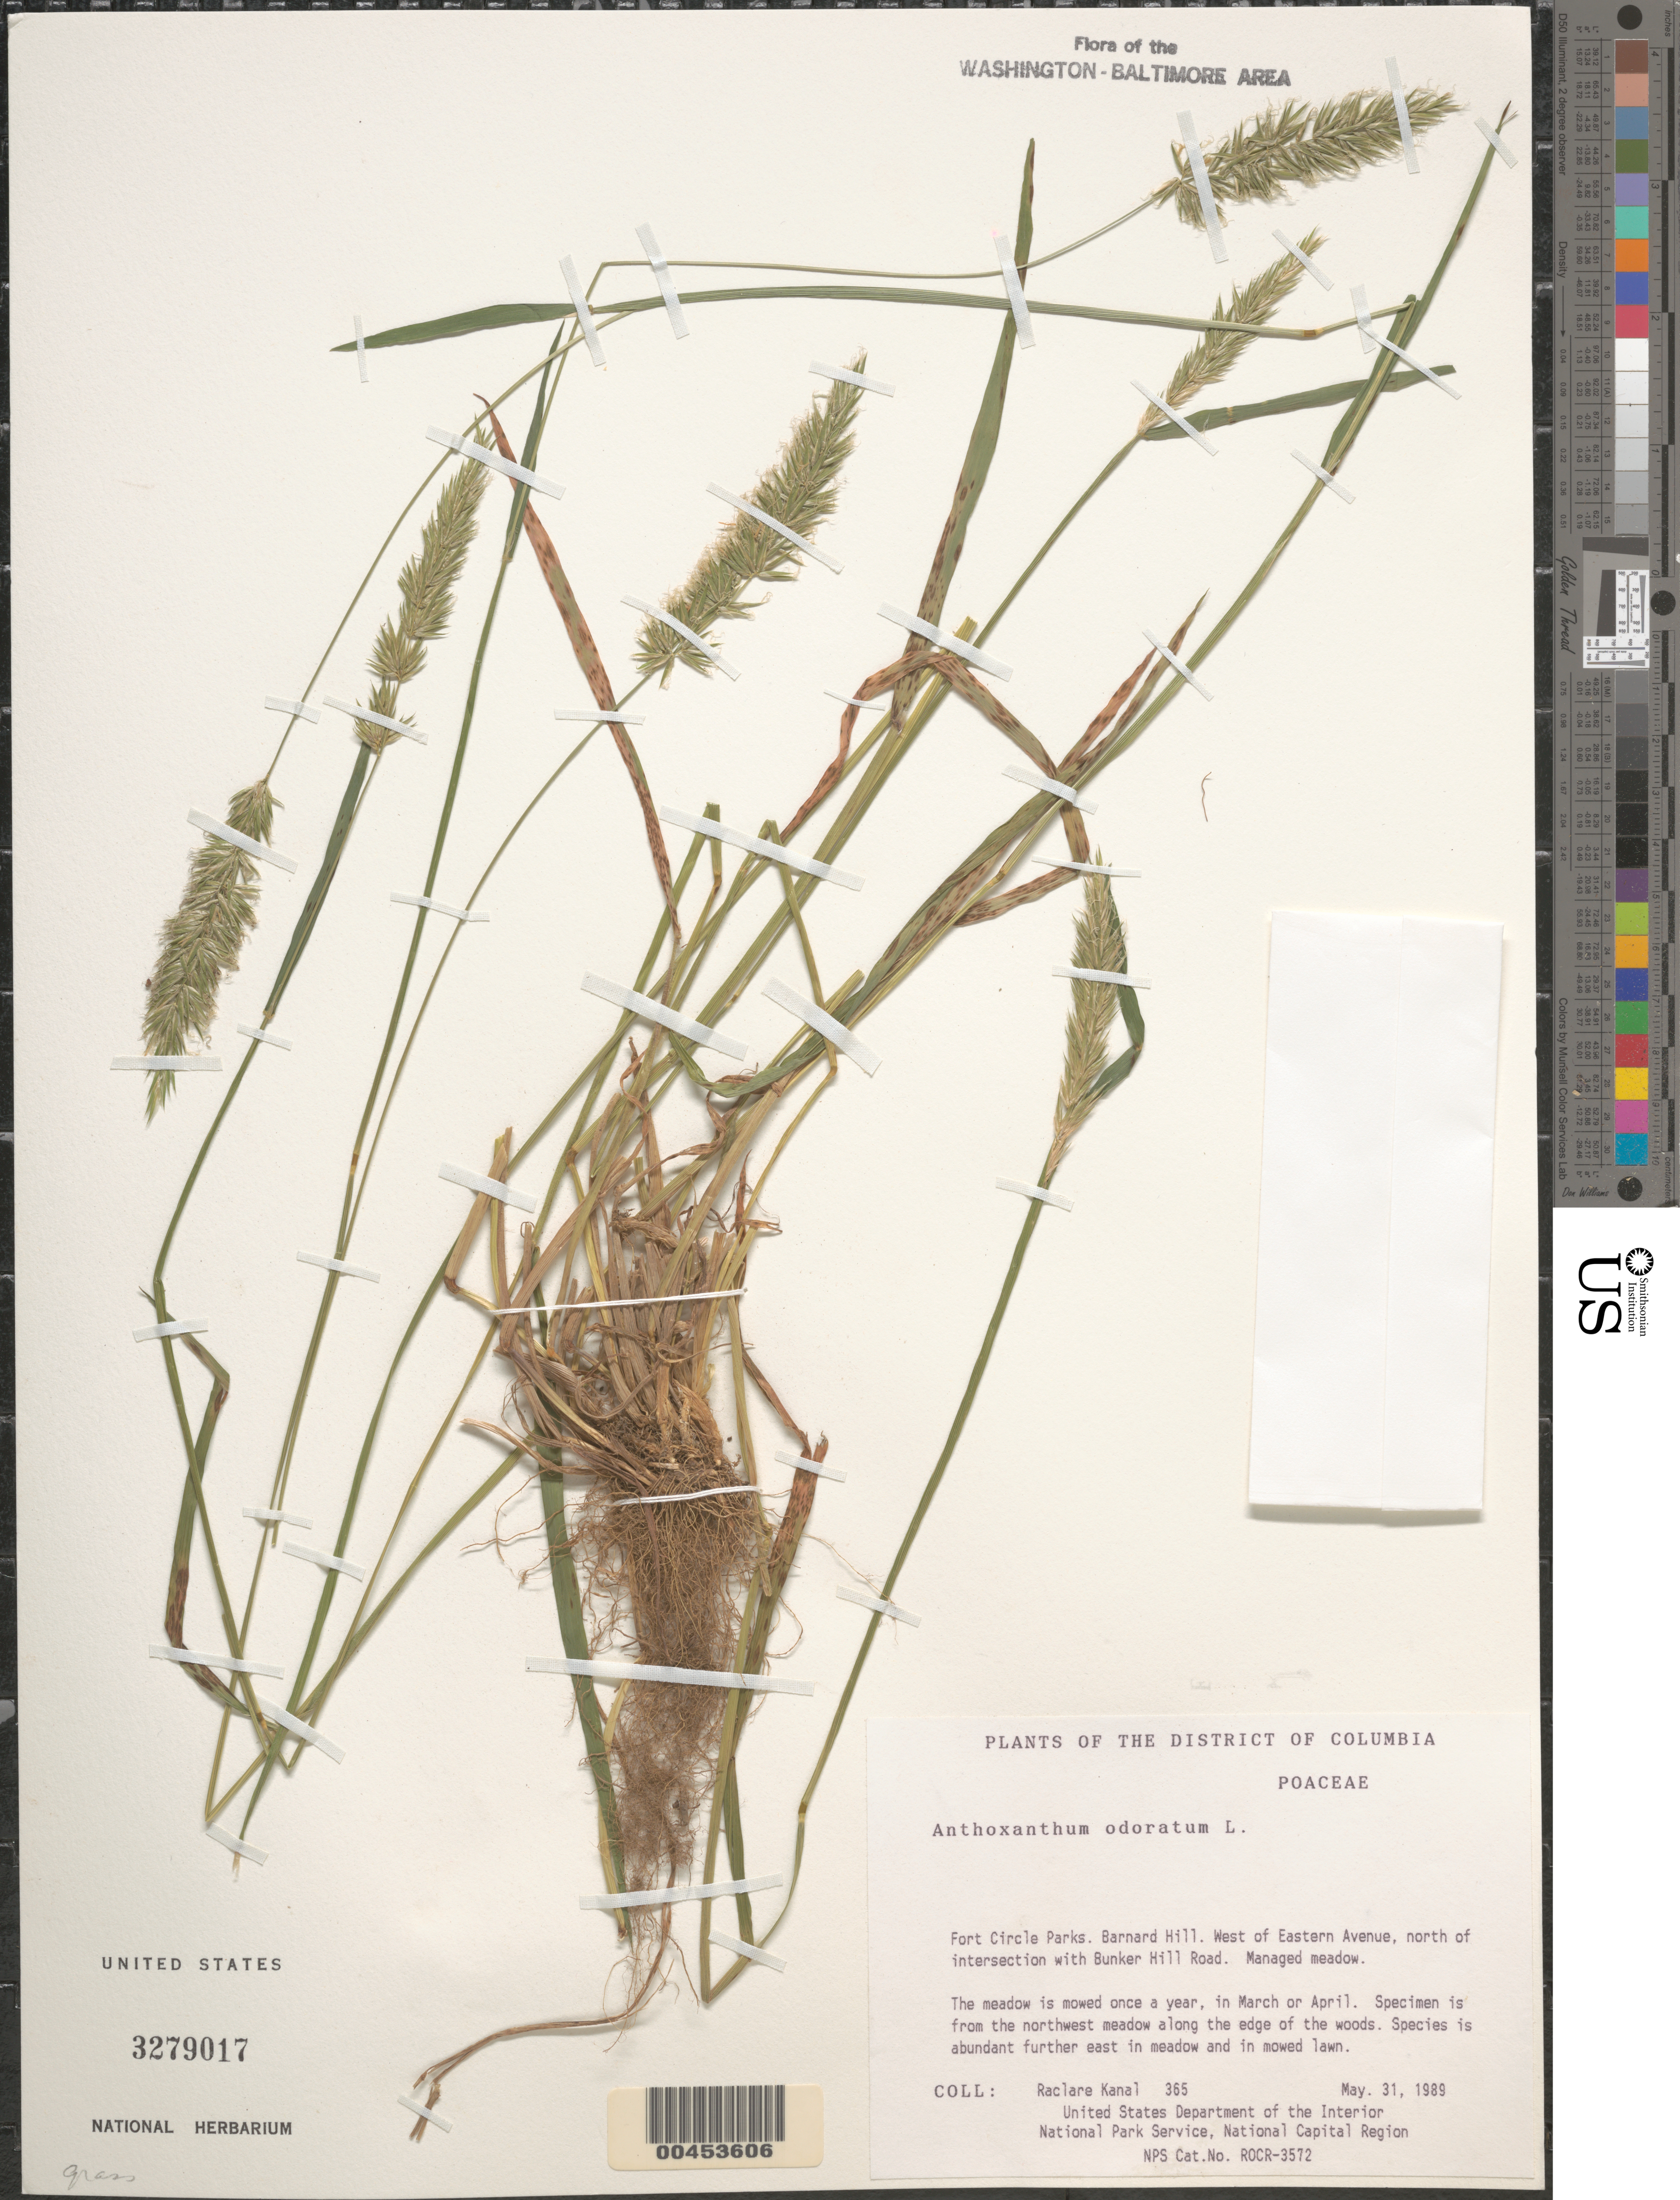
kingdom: Plantae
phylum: Tracheophyta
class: Liliopsida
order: Poales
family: Poaceae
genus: Anthoxanthum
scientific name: Anthoxanthum odoratum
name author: L.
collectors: R. Kanal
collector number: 365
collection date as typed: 31 May 1989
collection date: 1989-05-31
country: United States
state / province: District of Columbia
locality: Fort Circle Parks, Barnard Hill, W of Eastern Ave., N of intersection with Hunker Hill road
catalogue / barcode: US 3279017